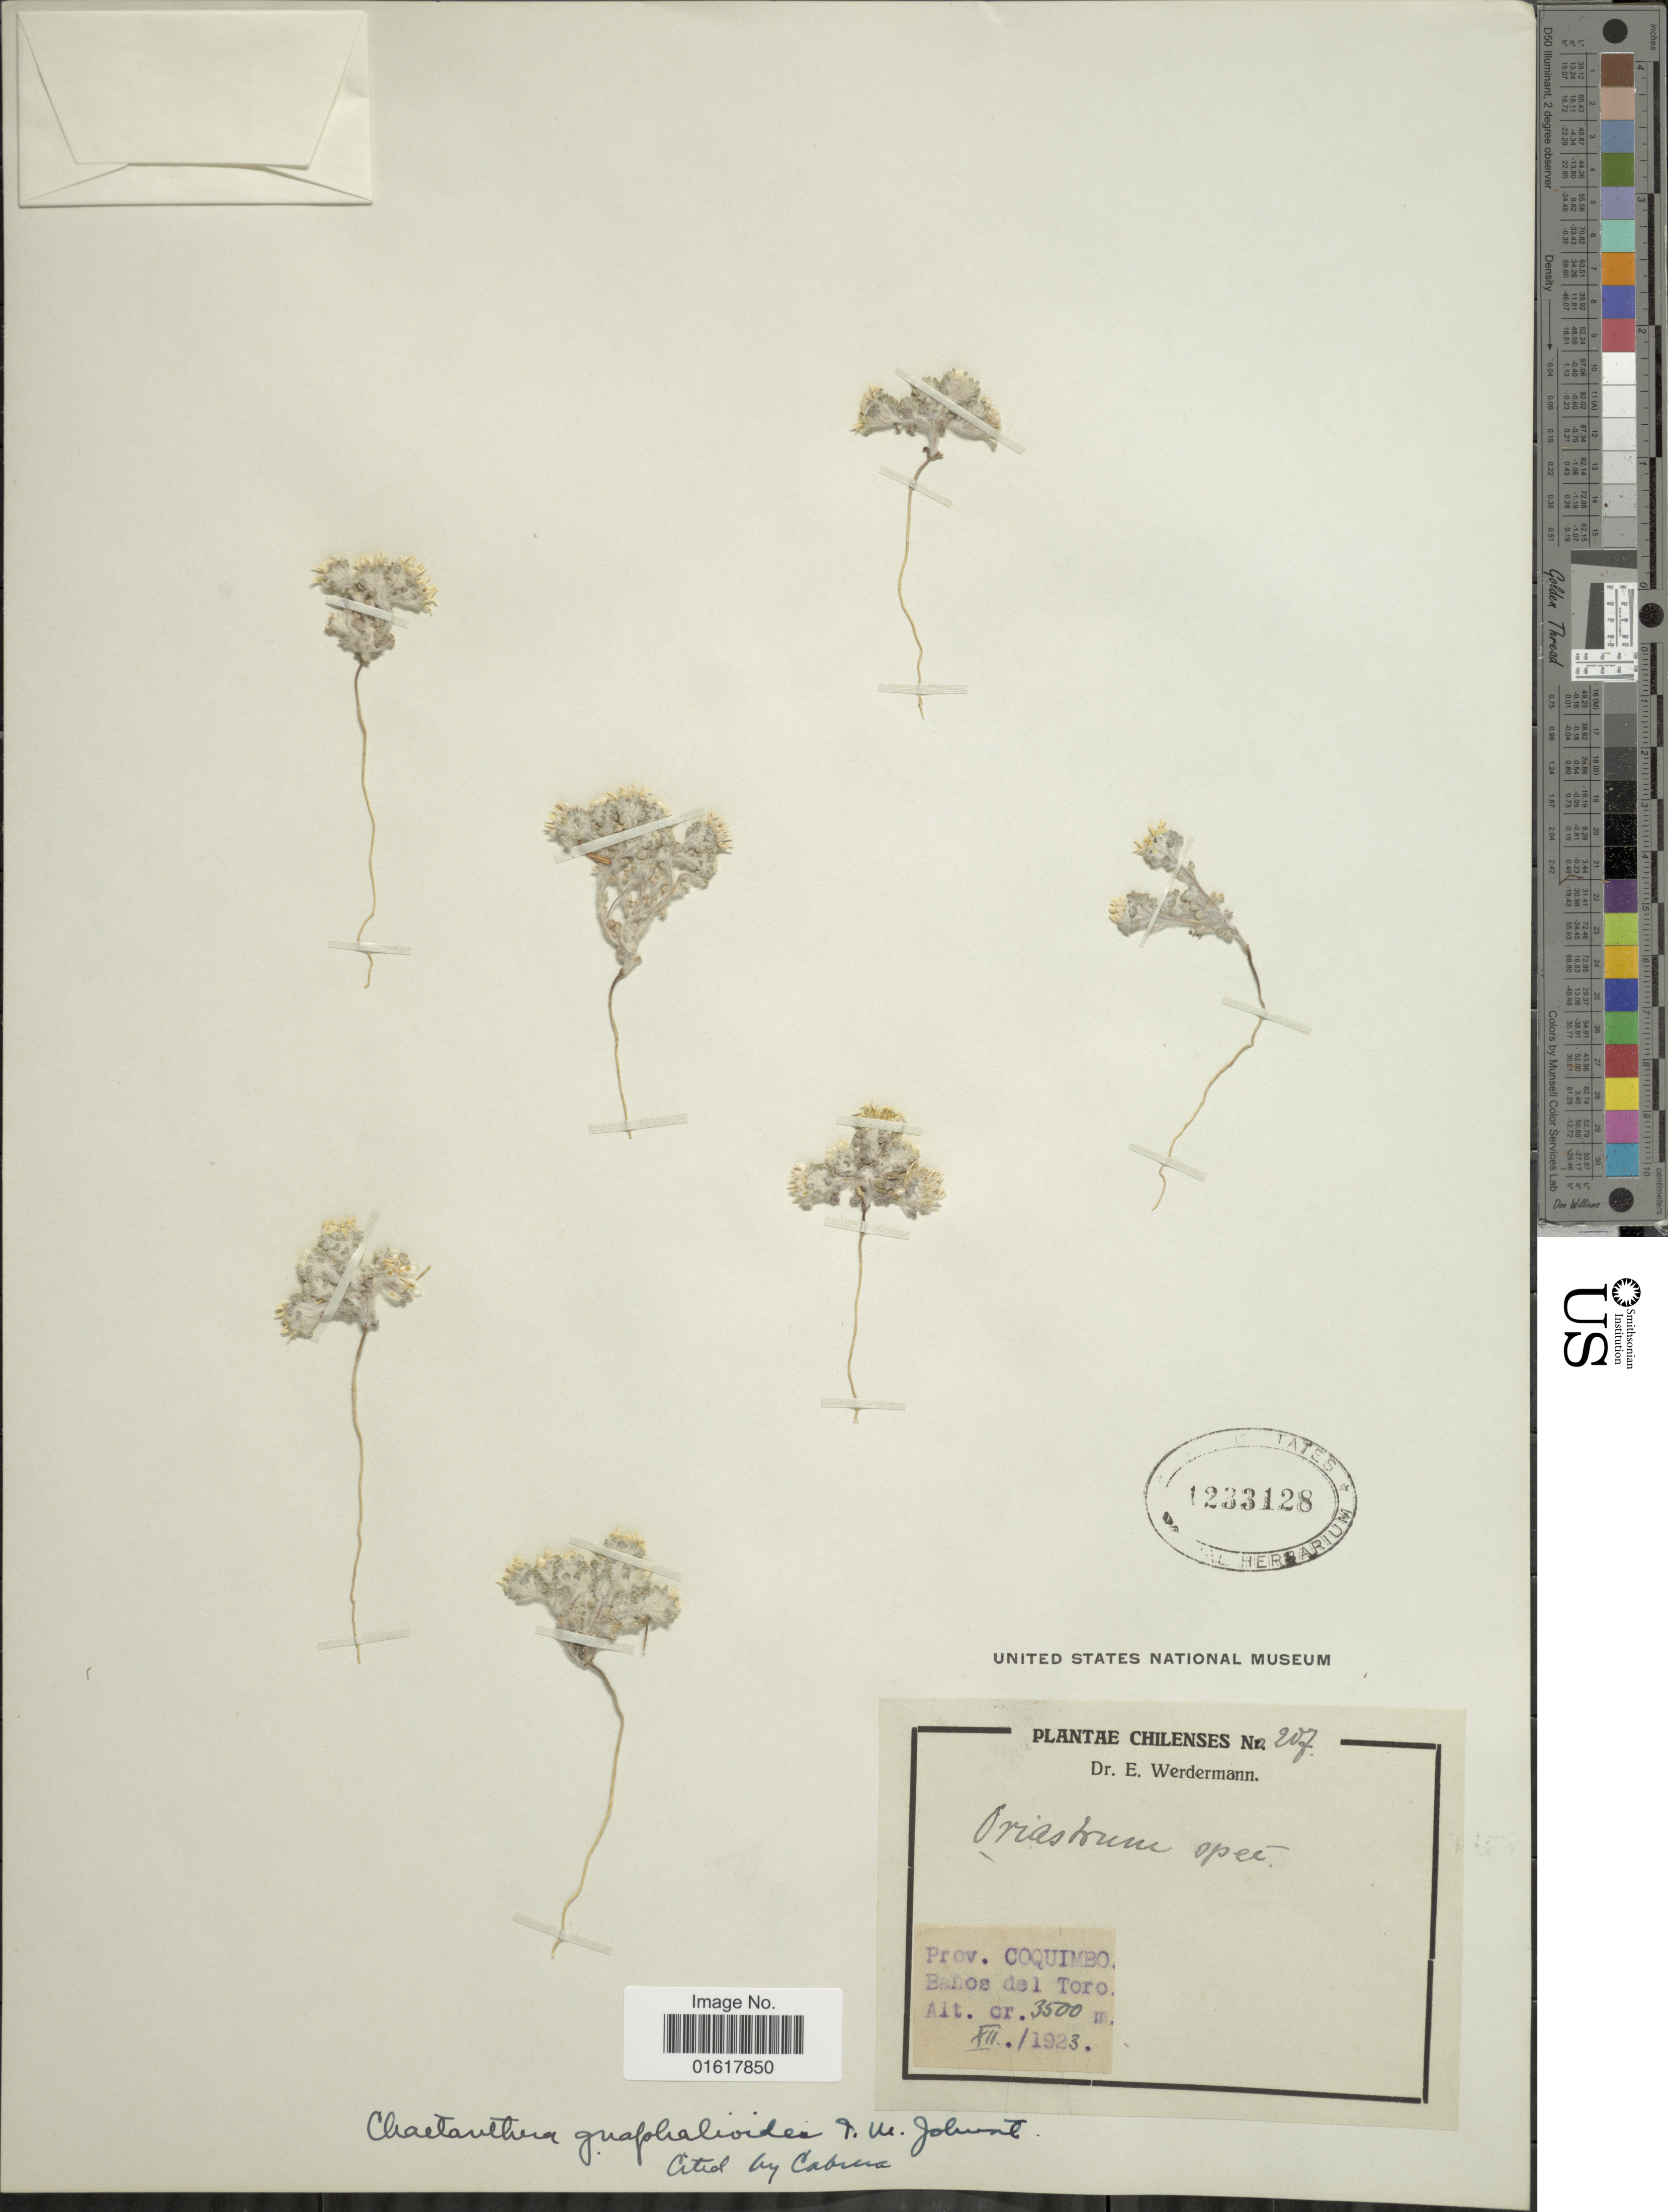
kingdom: Plantae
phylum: Tracheophyta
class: Magnoliopsida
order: Asterales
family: Asteraceae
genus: Chaetanthera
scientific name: Chaetanthera gnaphalioides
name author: (J. Rémy) I.M. Johnst.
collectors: E. Werdermann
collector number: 207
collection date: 1923-12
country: Chile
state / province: Coquimbo (IV)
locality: Banos del Toro.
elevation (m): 3500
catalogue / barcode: US 1233128